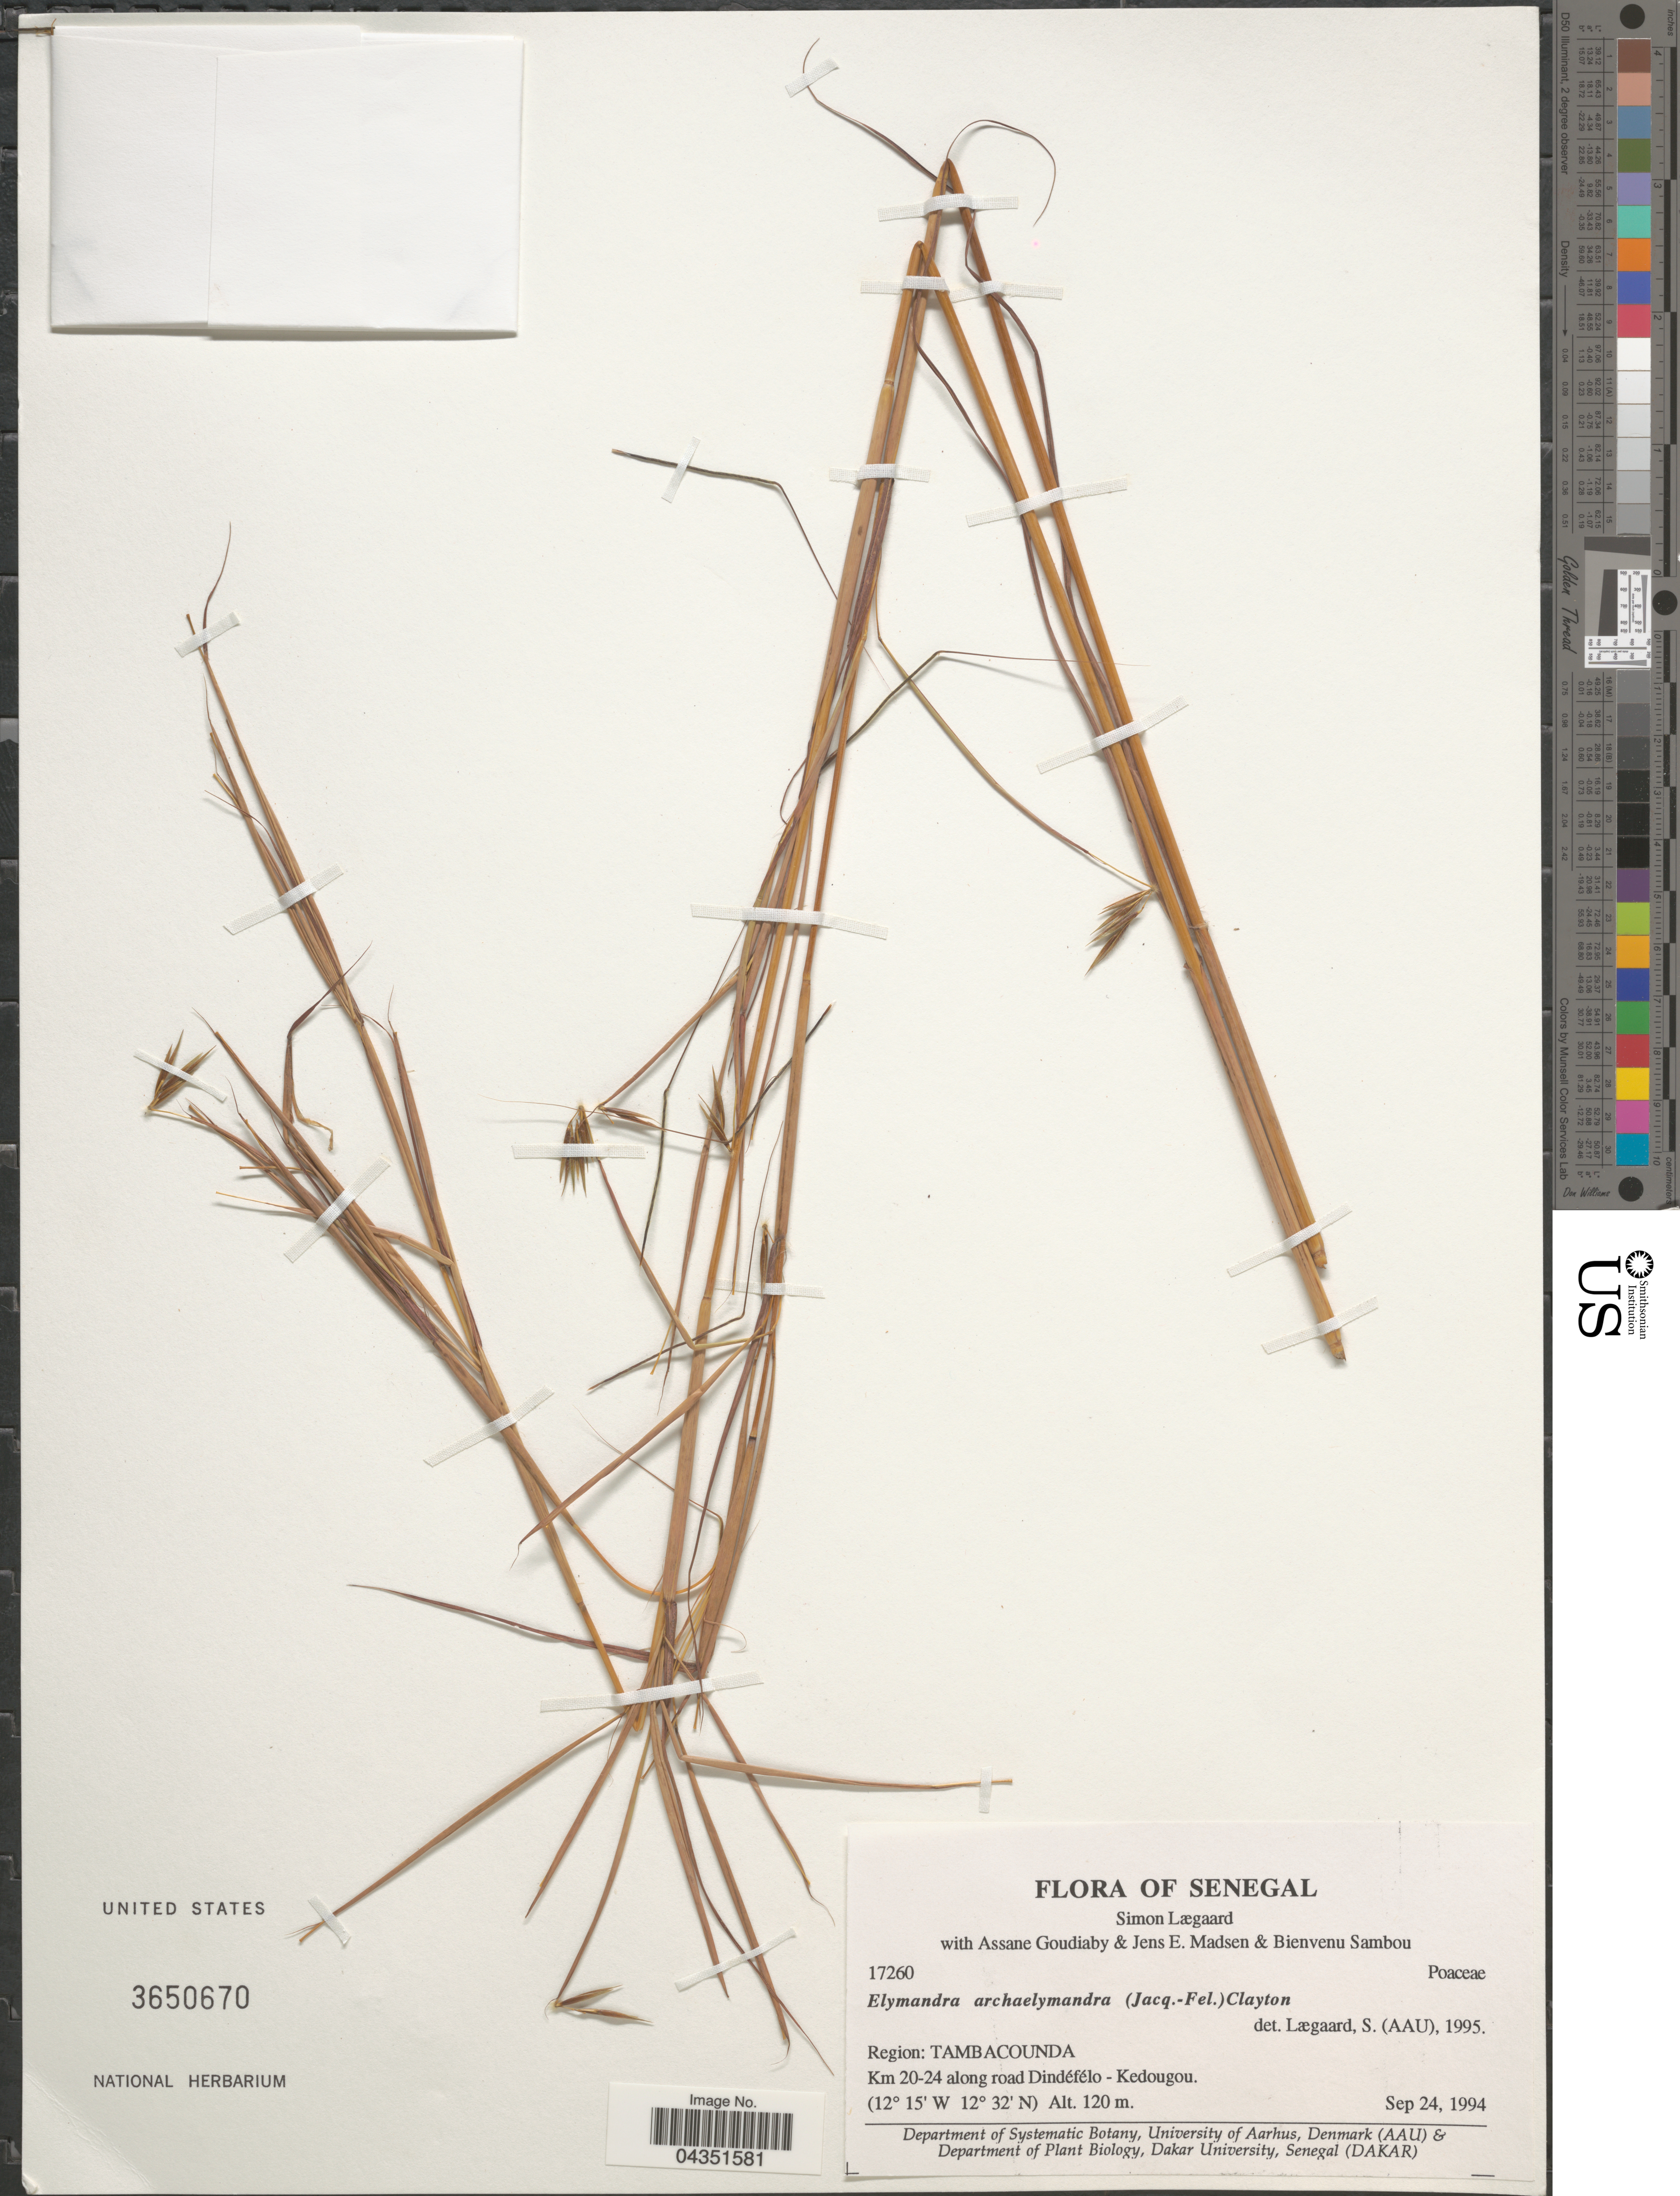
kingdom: Plantae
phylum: Tracheophyta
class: Liliopsida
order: Poales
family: Poaceae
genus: Elymandra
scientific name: Elymandra archaelymandra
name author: (Jacq.-Fél.) Clayton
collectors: S. Lægaard, A. Goudiaby, J. E. Madsen & B. Sambou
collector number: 17260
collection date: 1994-09-24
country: Senegal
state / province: Tambacounda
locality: Region: Tambacounda. Km 20-24 along road Dindéfélo- Kedougou.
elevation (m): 120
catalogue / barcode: US 3650670